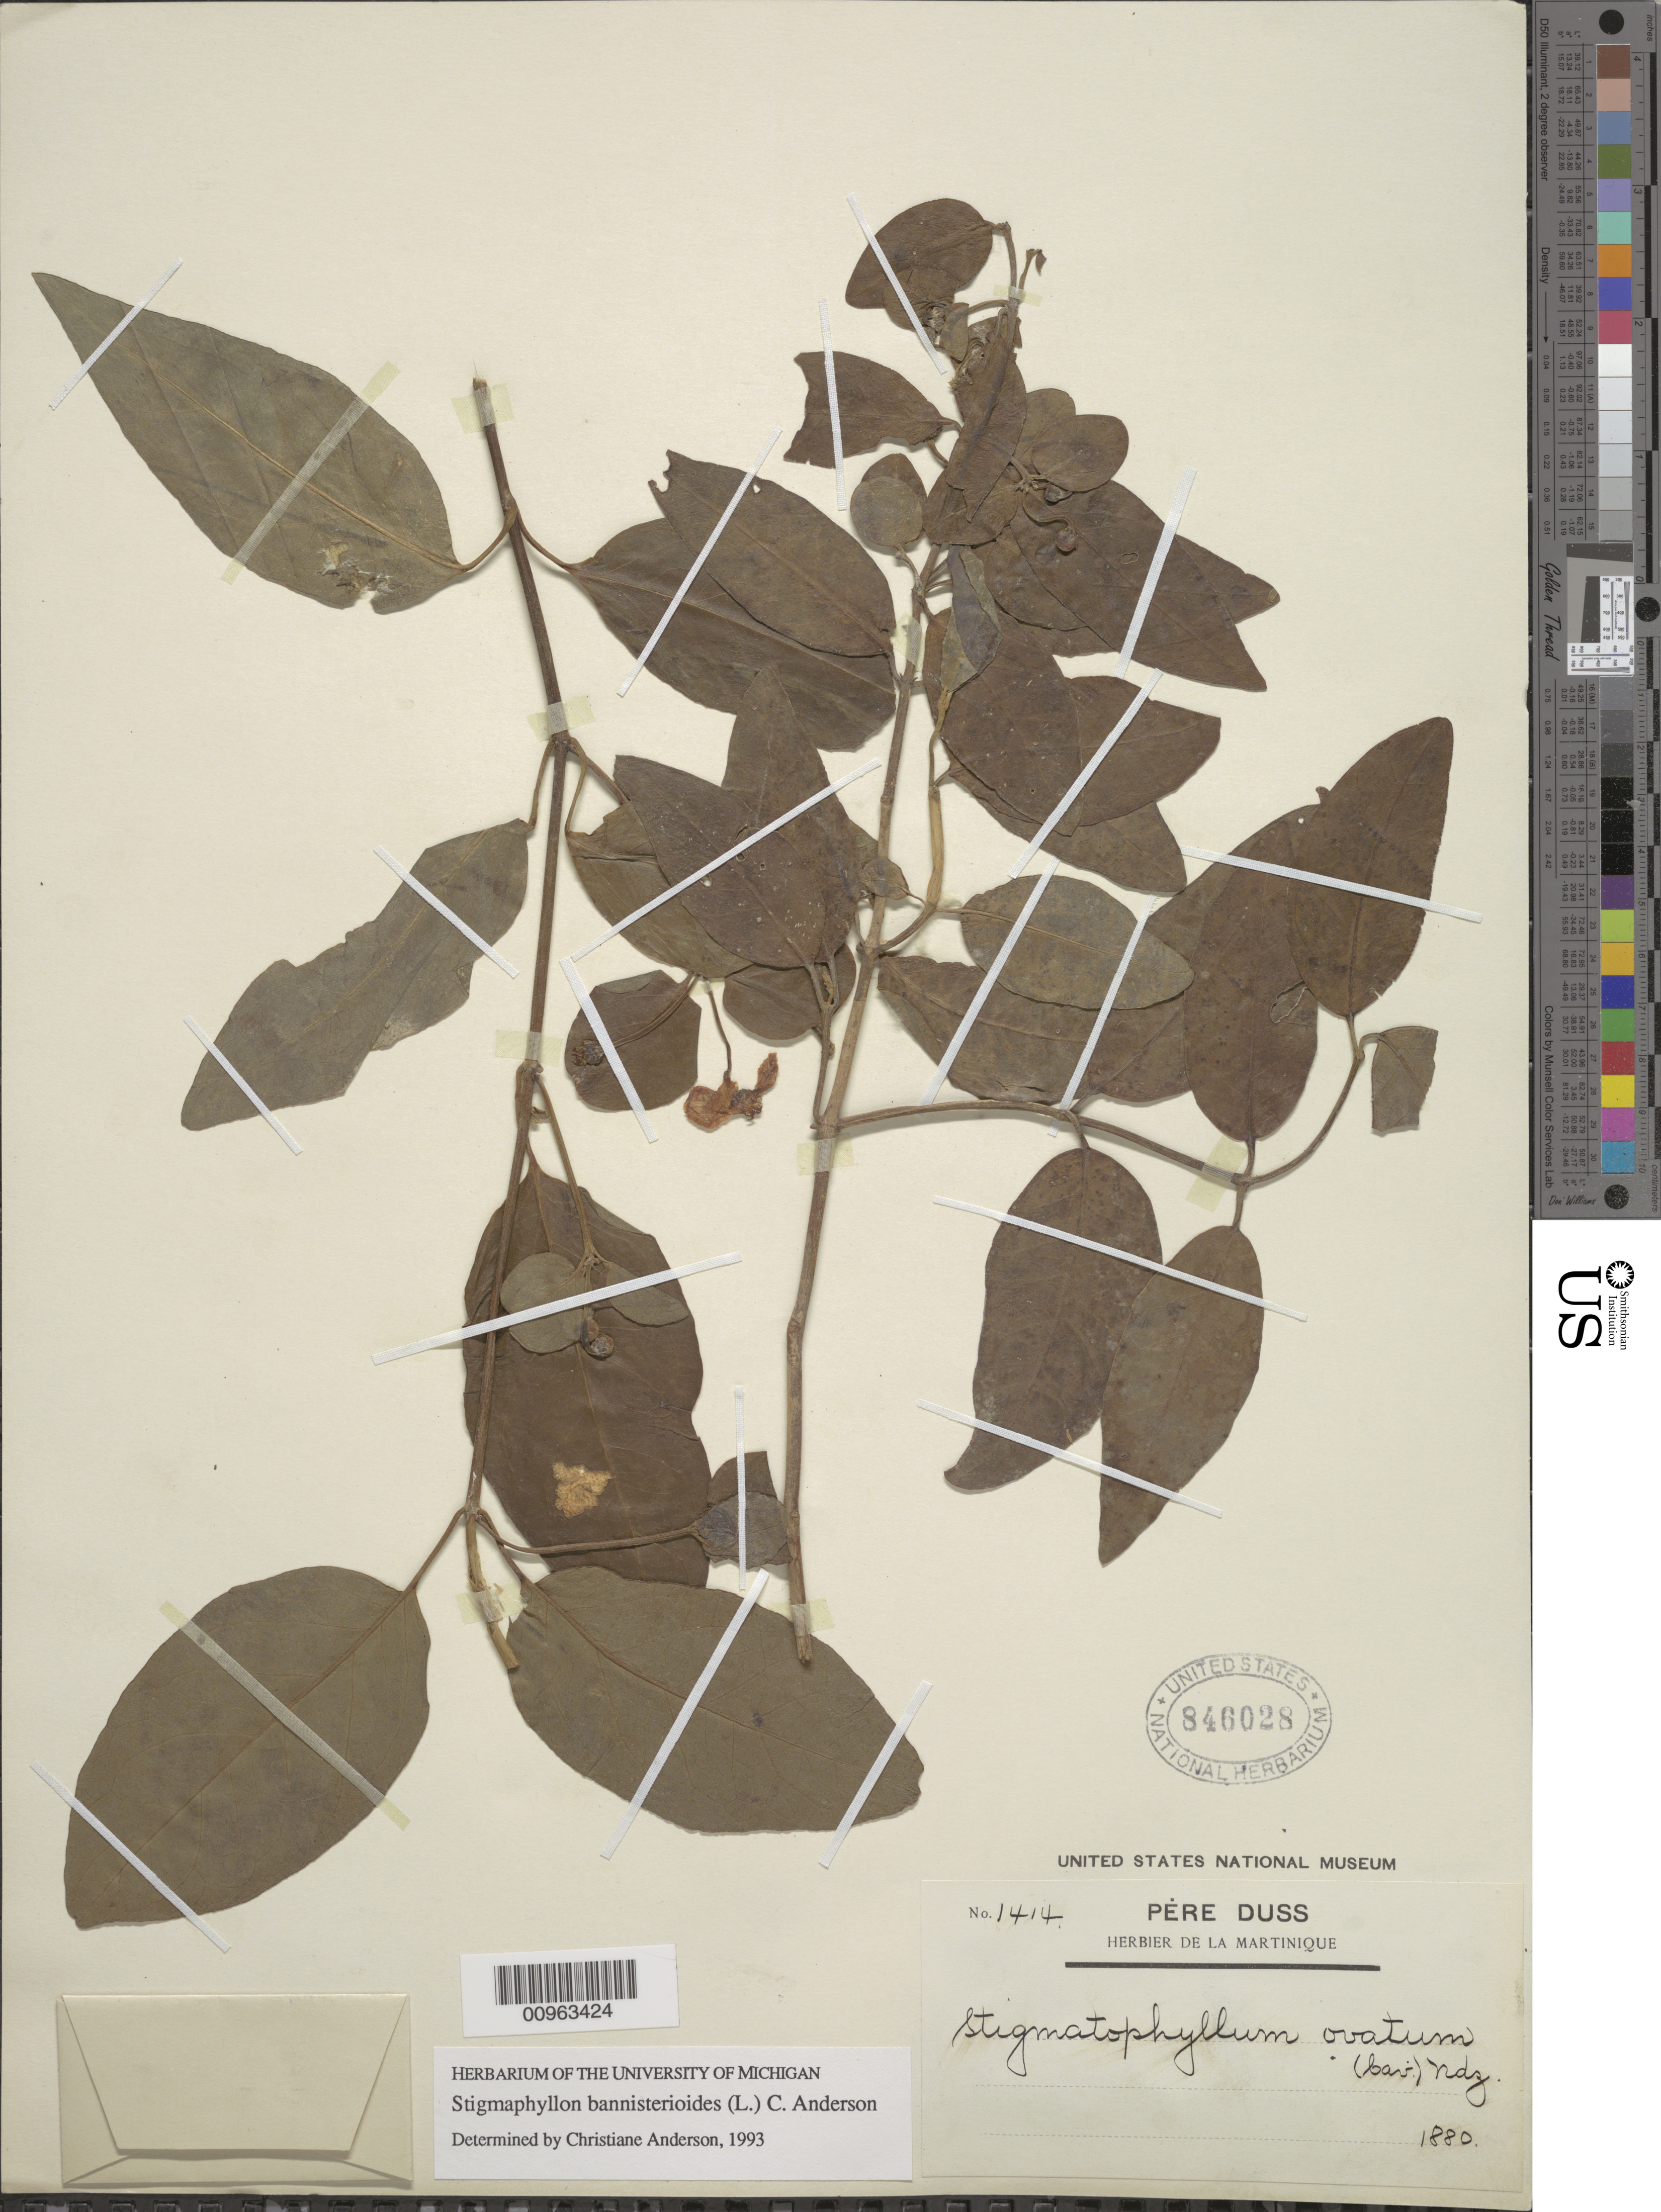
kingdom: Plantae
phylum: Tracheophyta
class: Magnoliopsida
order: Malpighiales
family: Malpighiaceae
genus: Stigmaphyllon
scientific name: Stigmaphyllon bannisterioides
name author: (L.) C.E. Anderson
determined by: Anderson, C.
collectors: Père Duss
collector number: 1414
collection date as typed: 1880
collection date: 1880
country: Martinique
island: Martinique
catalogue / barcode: US 846028